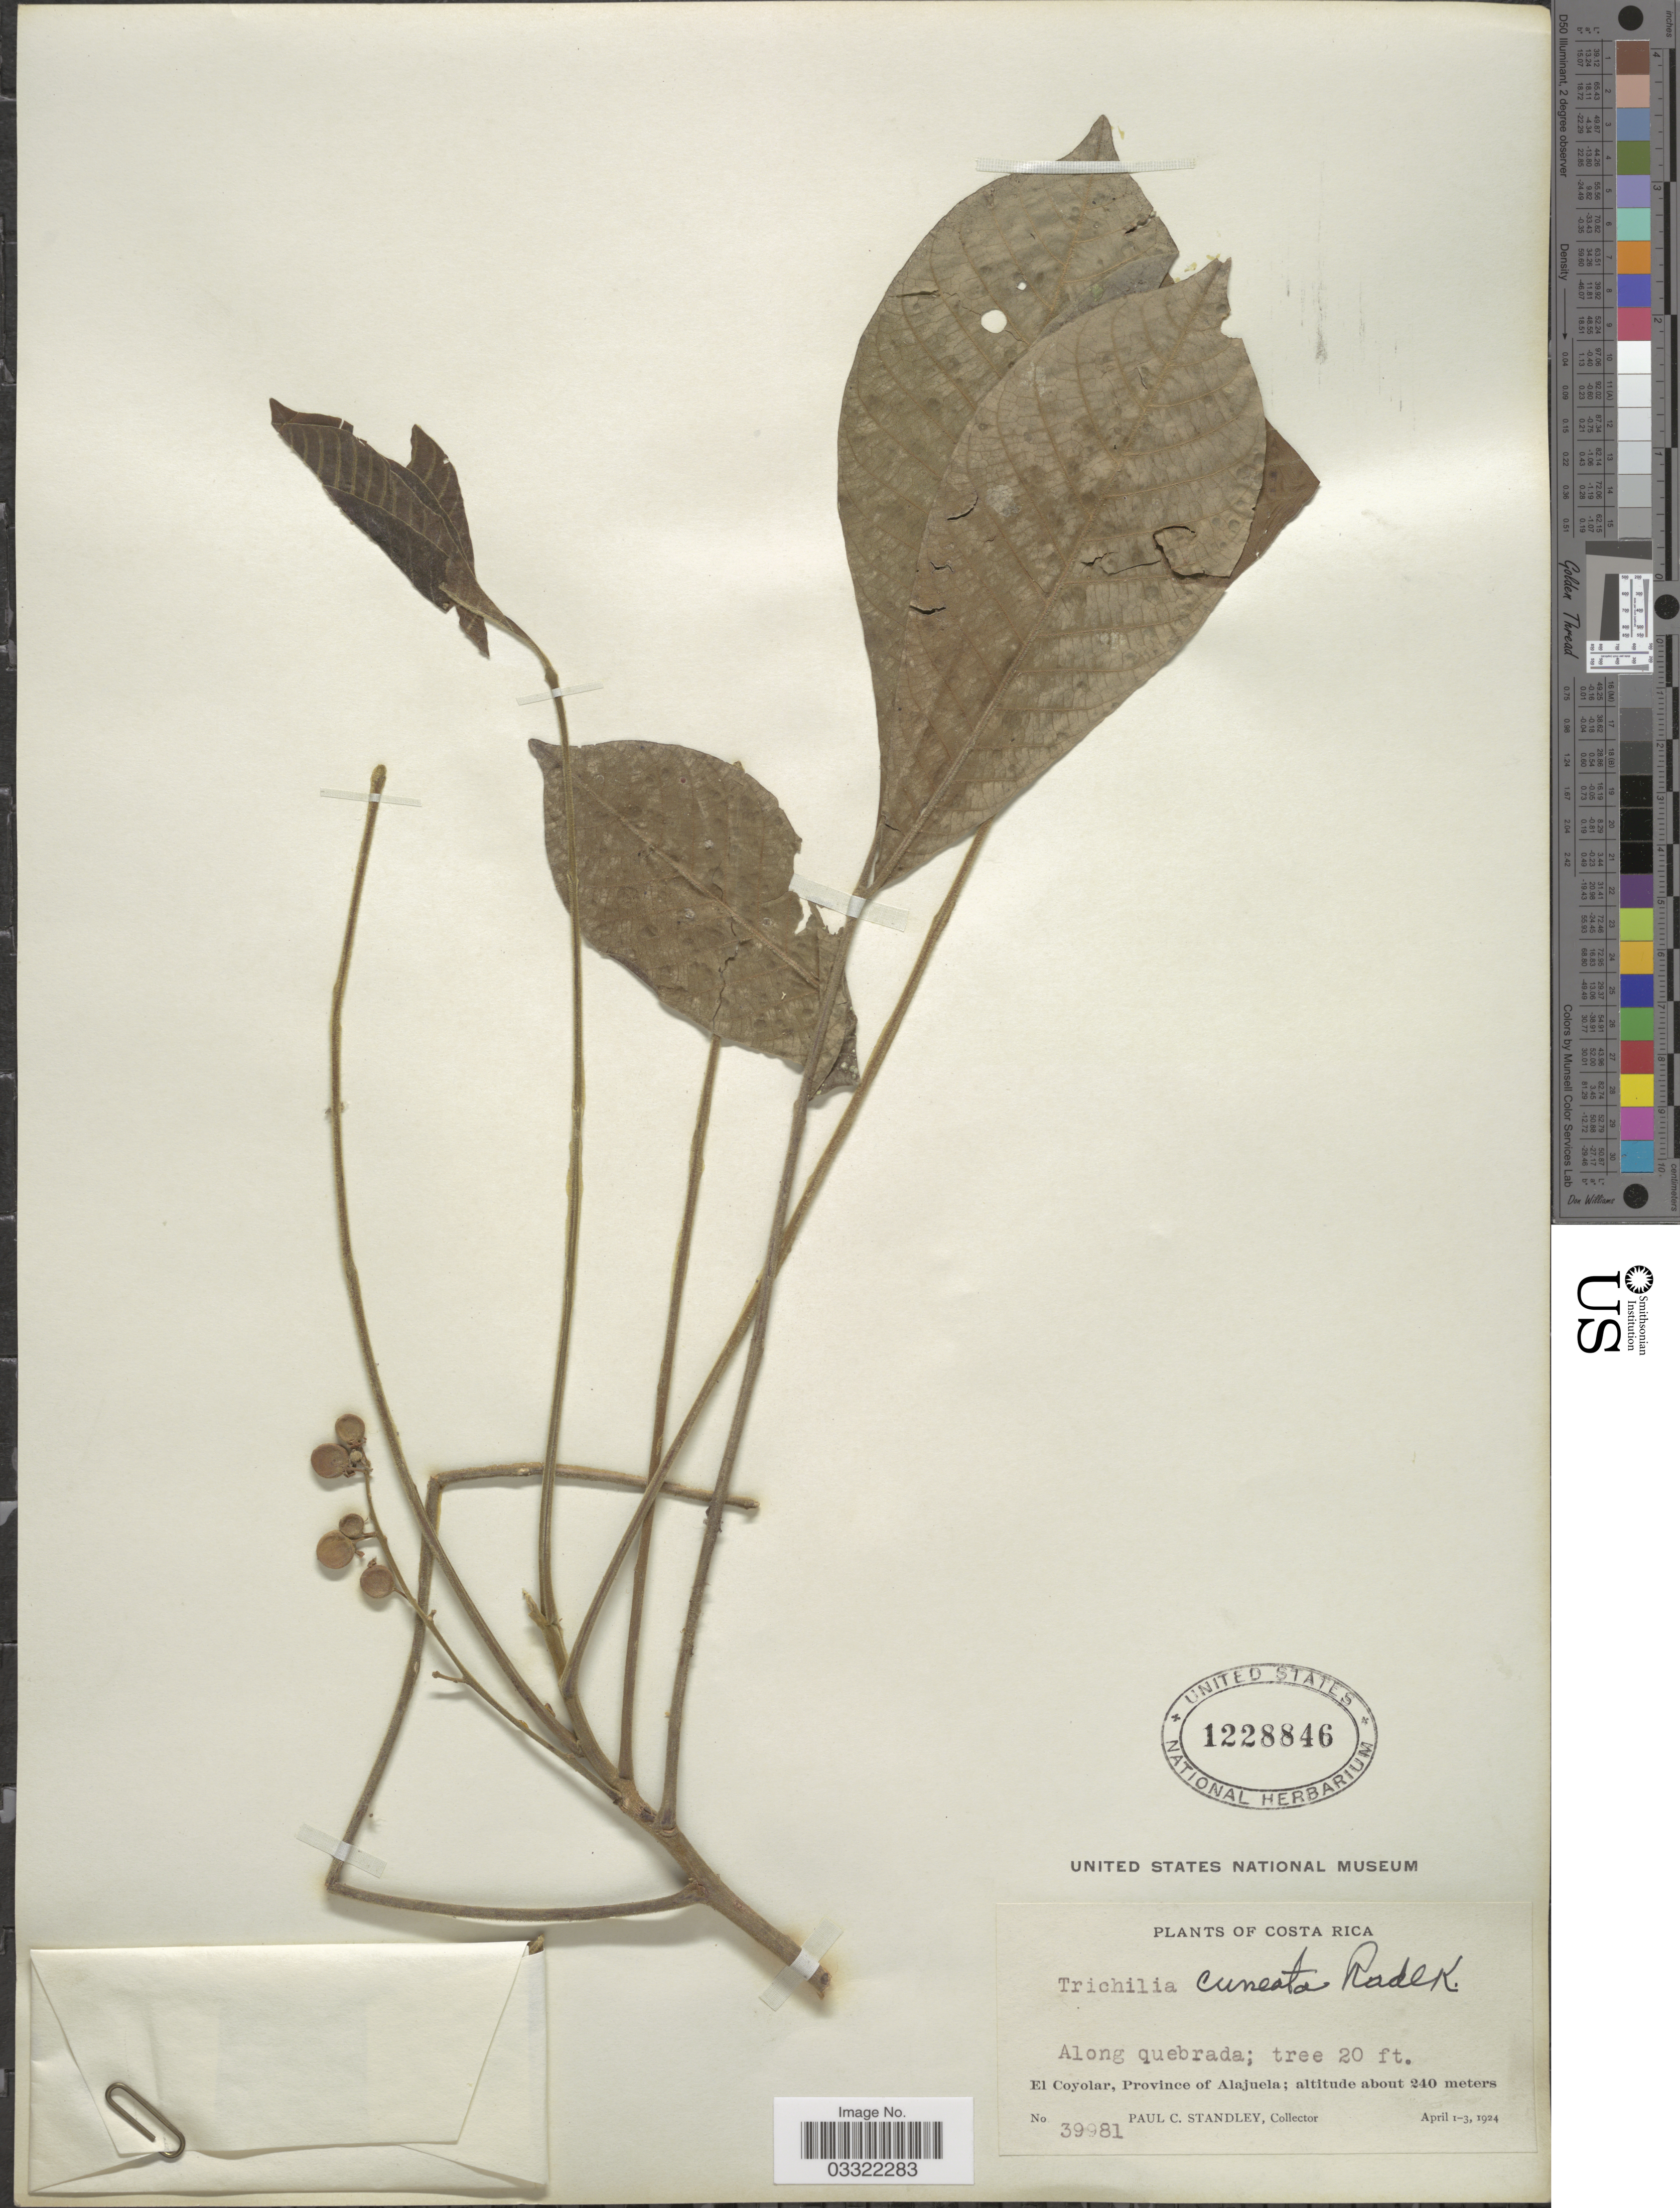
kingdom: Plantae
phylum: Tracheophyta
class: Magnoliopsida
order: Sapindales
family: Meliaceae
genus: Trichilia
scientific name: Trichilia cuneata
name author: Radlk.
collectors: P. C. Standley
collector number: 39981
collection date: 1924-04-01/1924-04-03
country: Costa Rica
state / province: Alajuela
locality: El Coyolar, Province of Alajuela.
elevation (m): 240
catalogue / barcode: US 1228846